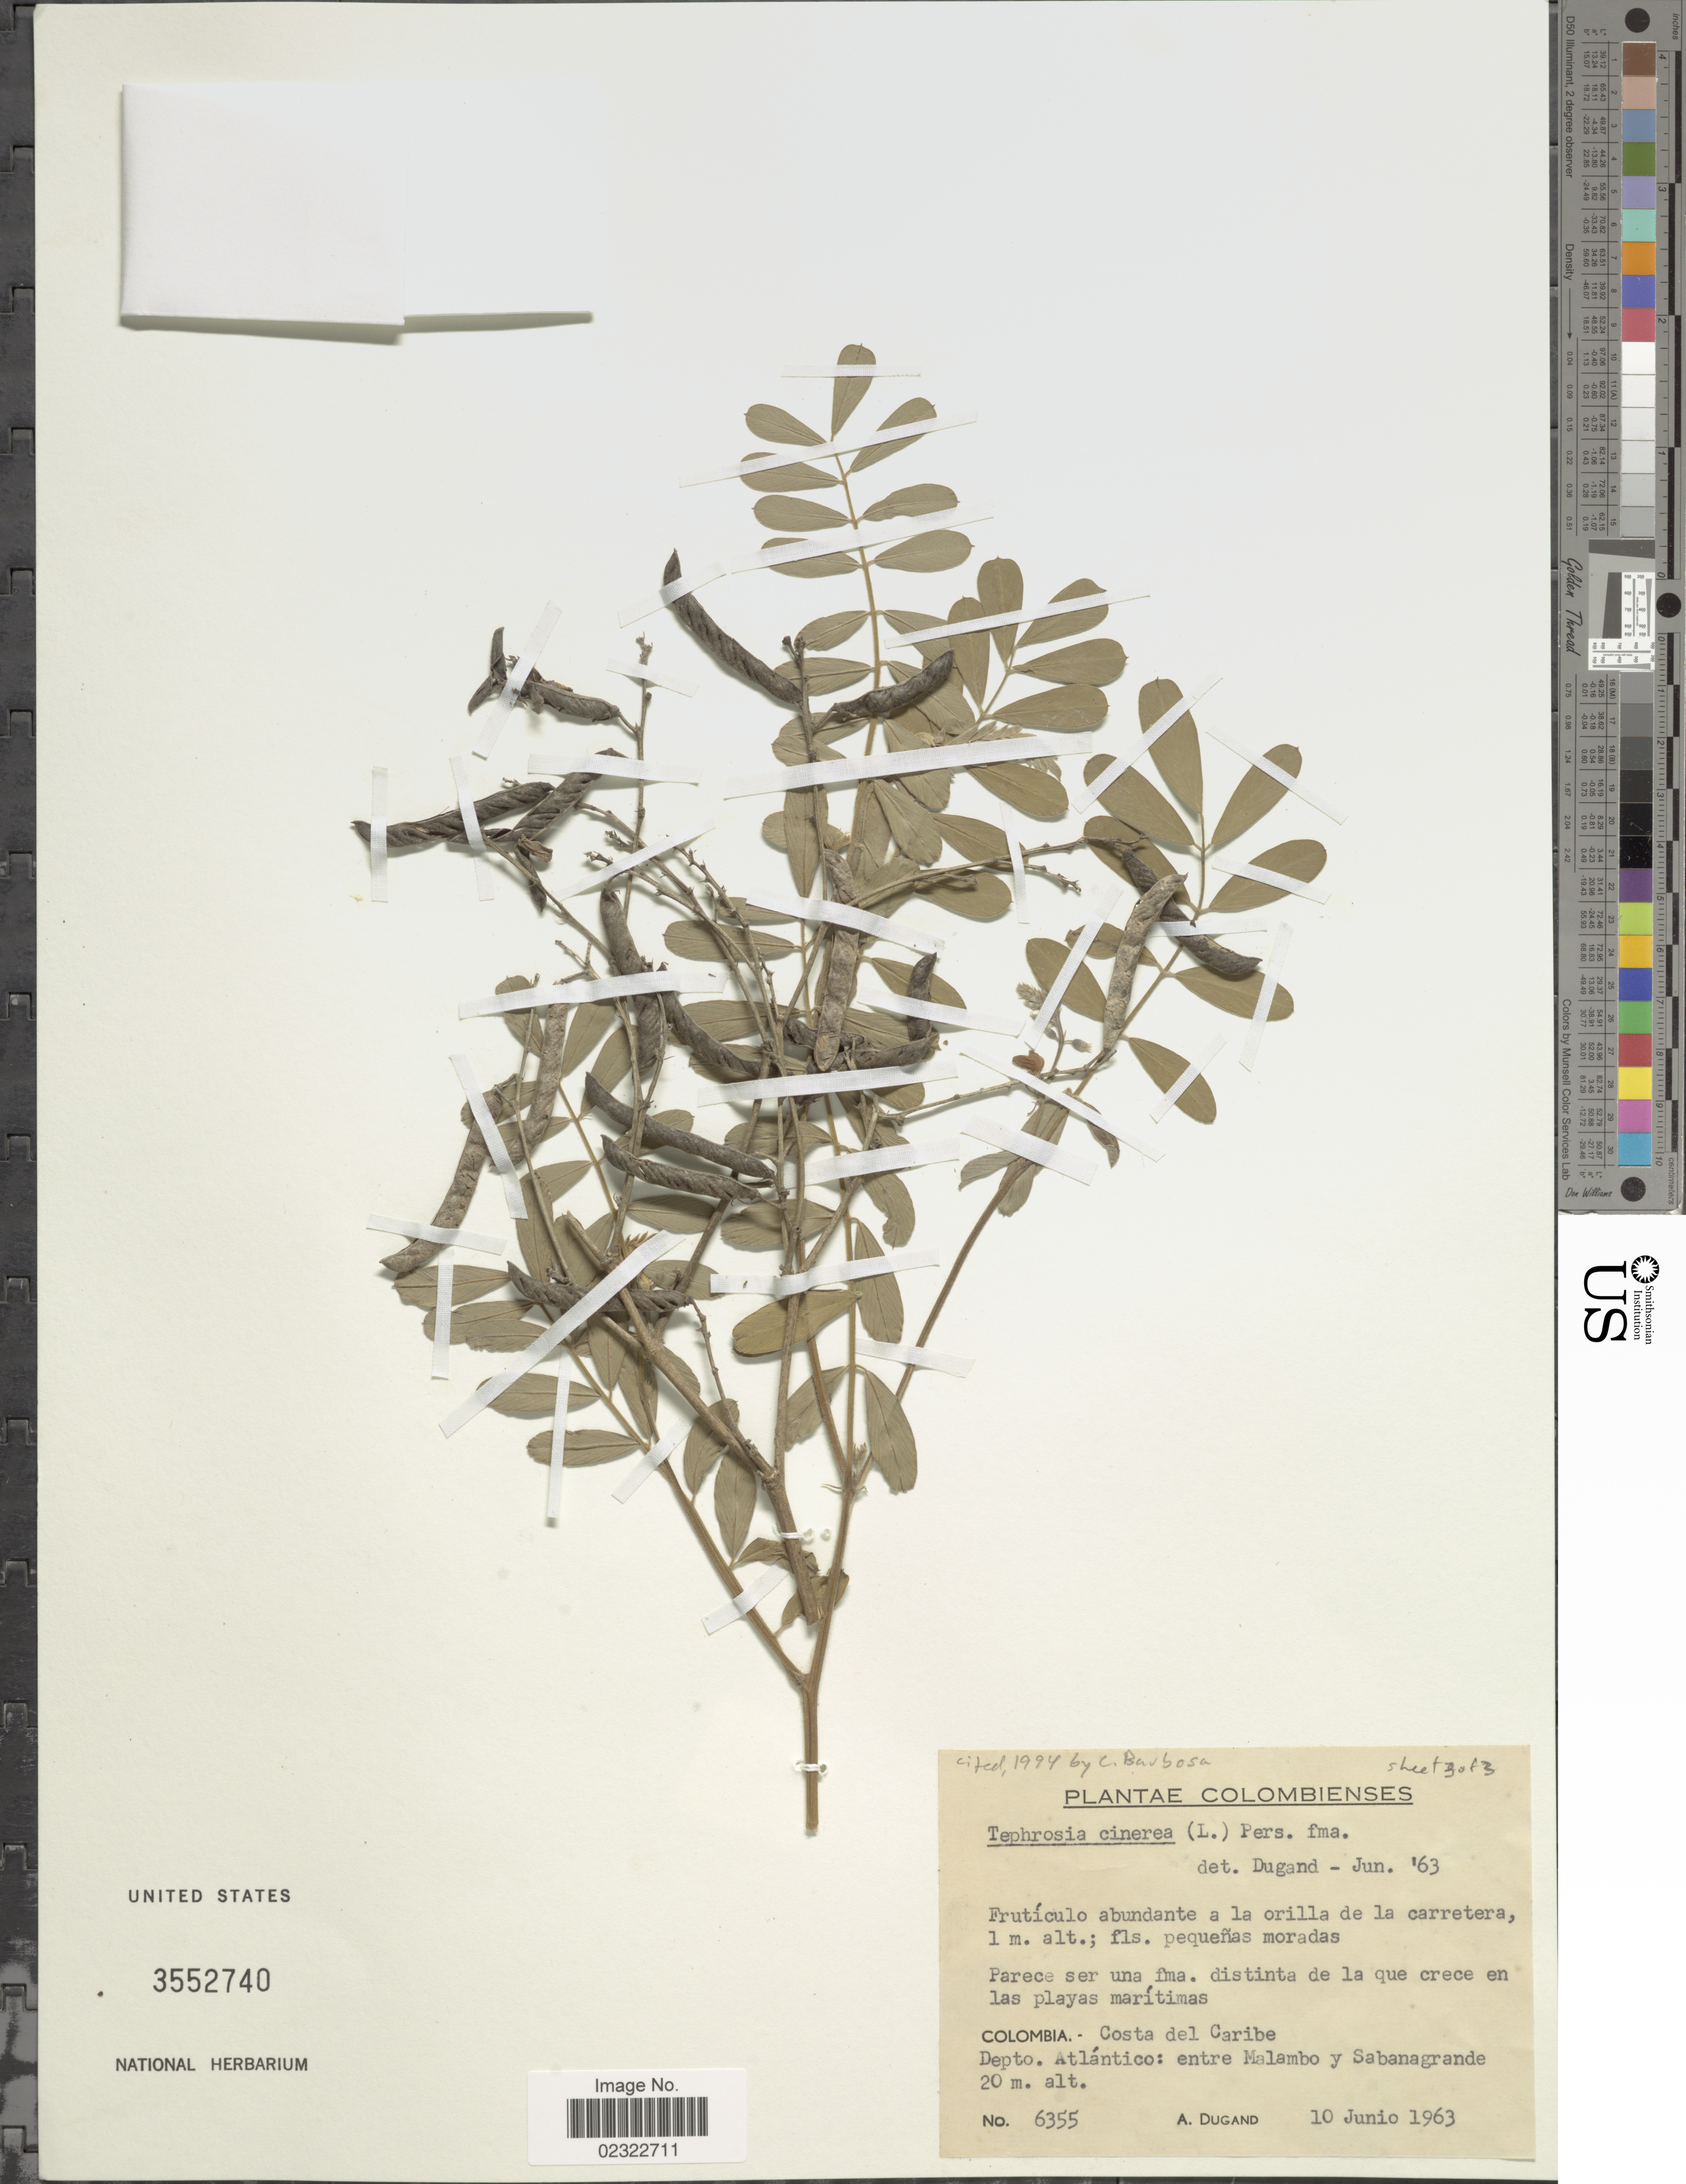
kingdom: Plantae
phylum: Tracheophyta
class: Magnoliopsida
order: Fabales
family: Fabaceae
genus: Tephrosia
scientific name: Tephrosia cinerea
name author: (L.) Pers.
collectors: A. Dugand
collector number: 6355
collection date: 1963-06-10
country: Colombia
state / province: Atlántico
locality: Colombienses. Costa del Caribe. Entre Malambo y Sabanagrande.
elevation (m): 20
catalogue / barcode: US 3552740